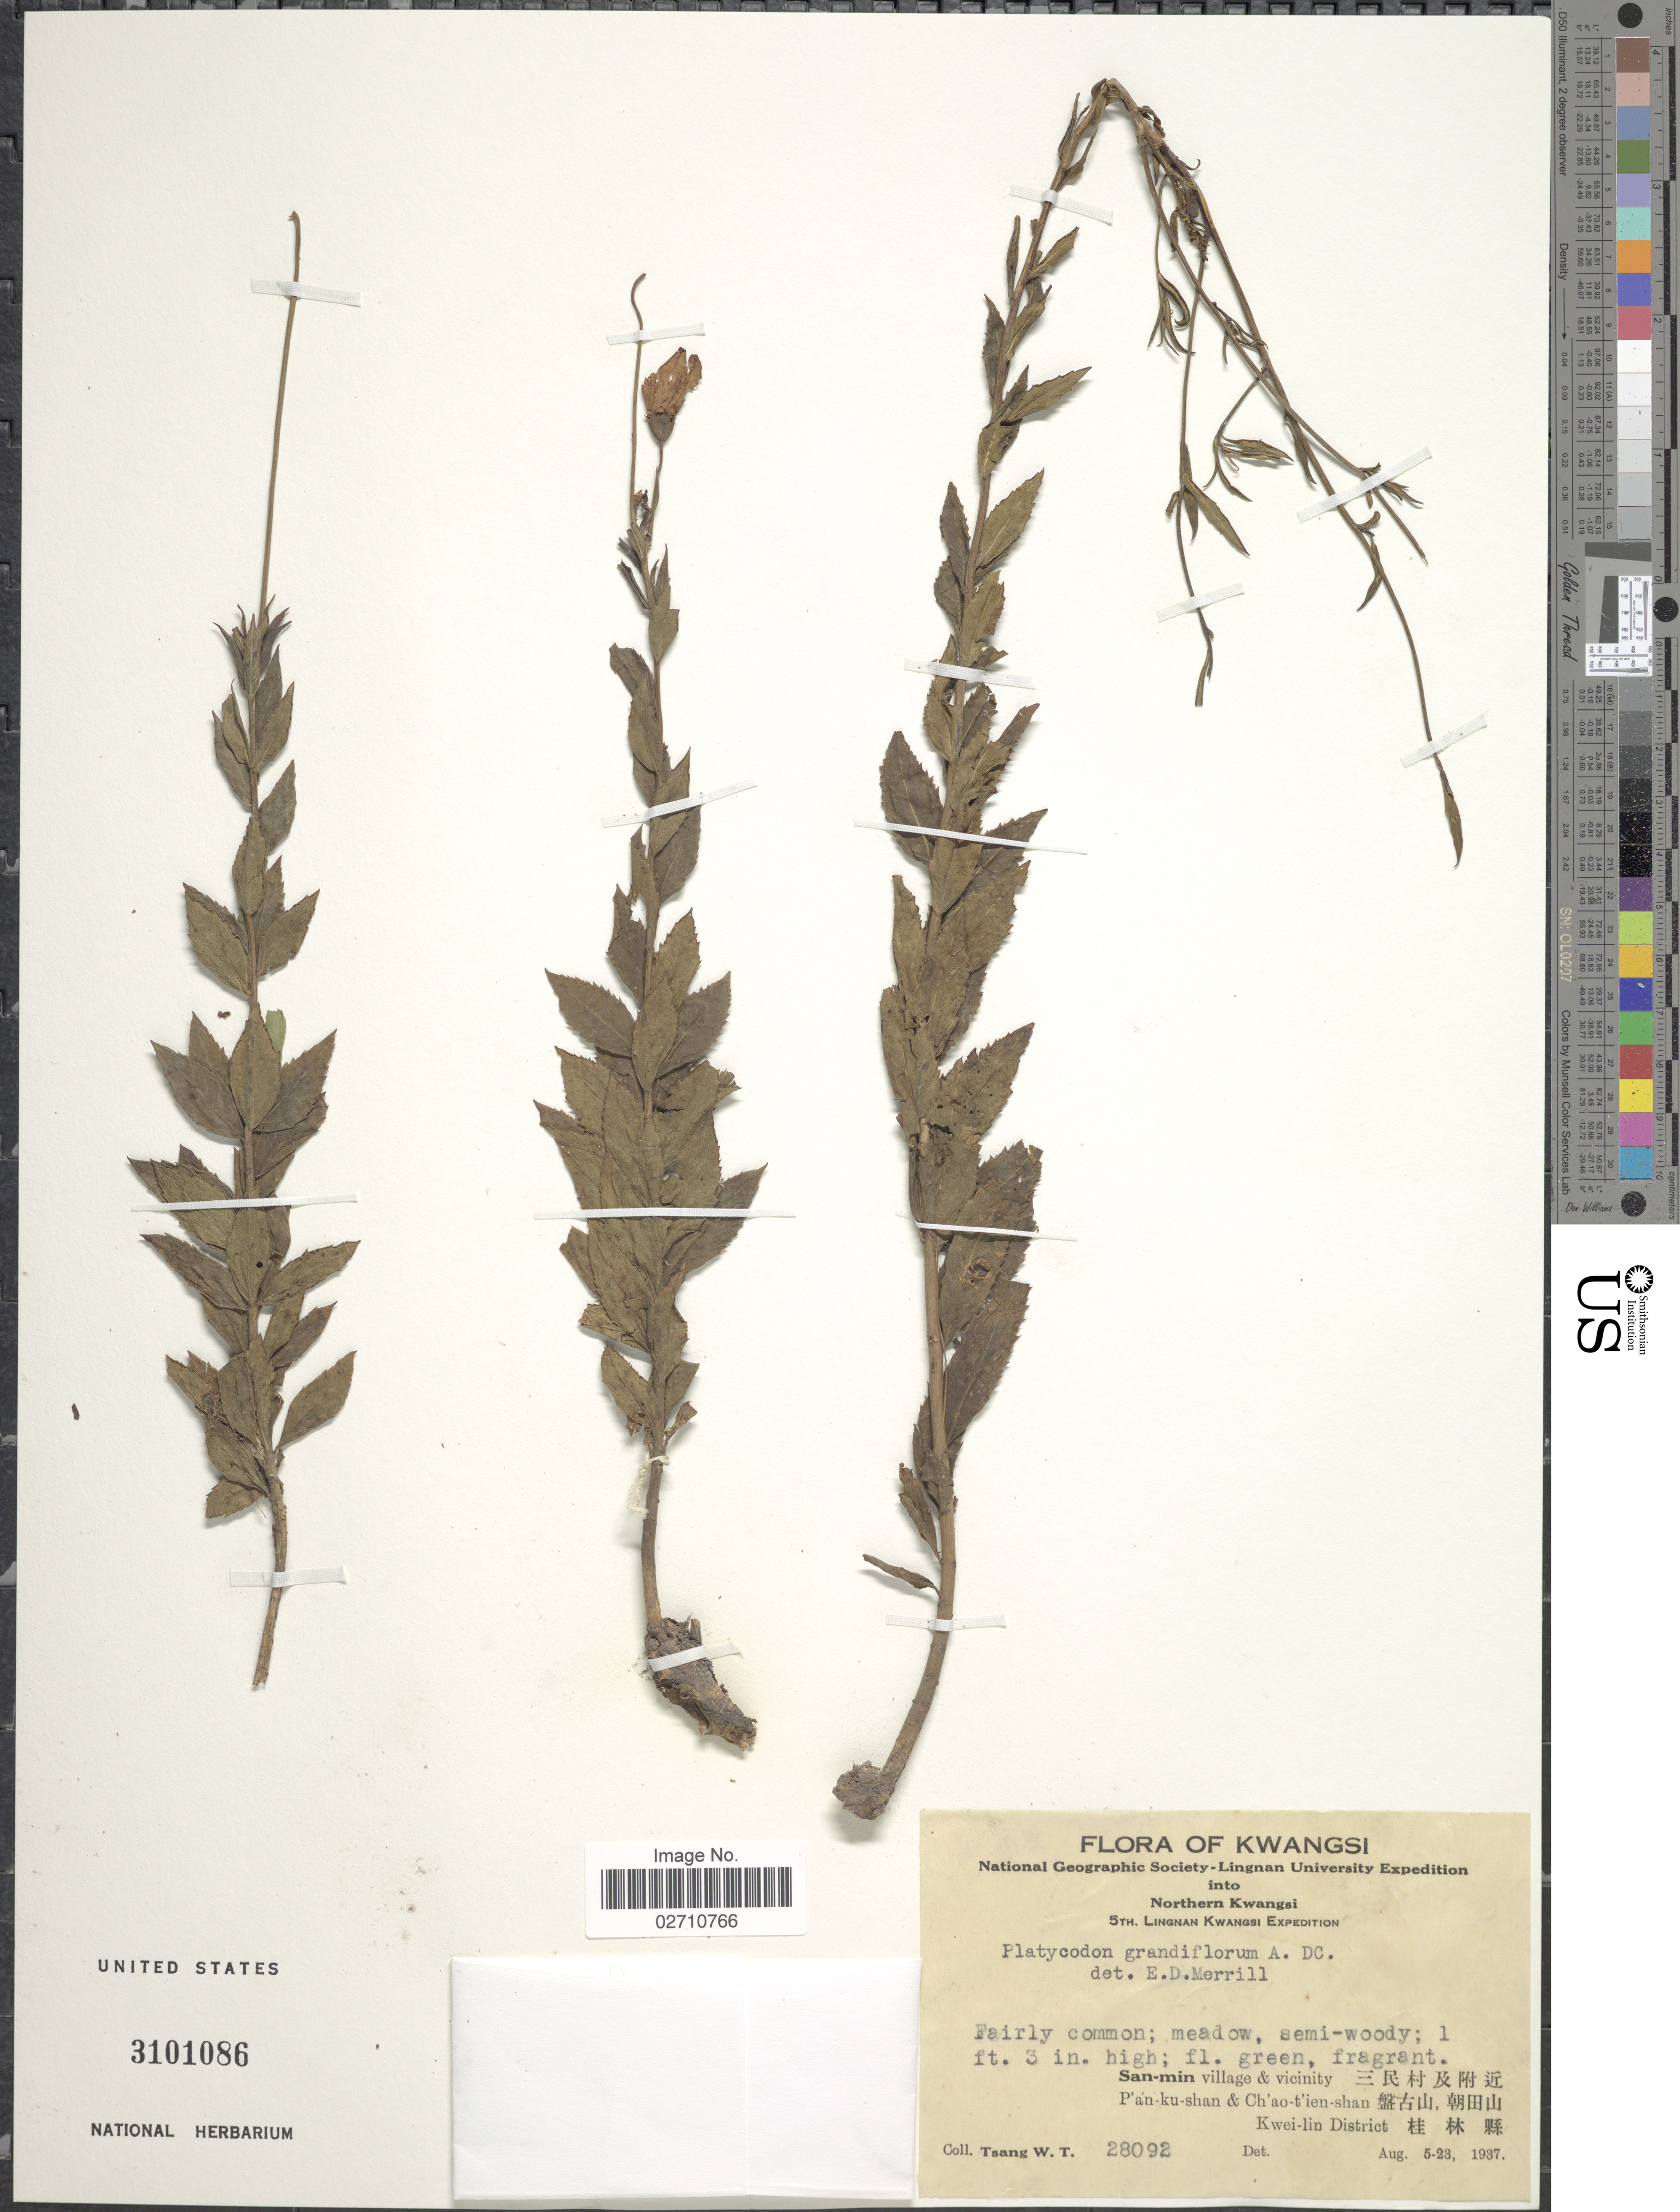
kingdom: Plantae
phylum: Tracheophyta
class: Magnoliopsida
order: Asterales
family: Campanulaceae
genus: Platycodon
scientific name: Platycodon grandiflorus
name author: (Jacq.) A. DC.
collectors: W. T. Tsang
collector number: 28092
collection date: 1937-08-05/1937-08-23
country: China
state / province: Guangxi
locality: Northern Kwangsi. San-min village & vicinity. P'an-ku-shan & Ch'ao-t'ien-shan. Kwei-lin District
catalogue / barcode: US 3101086